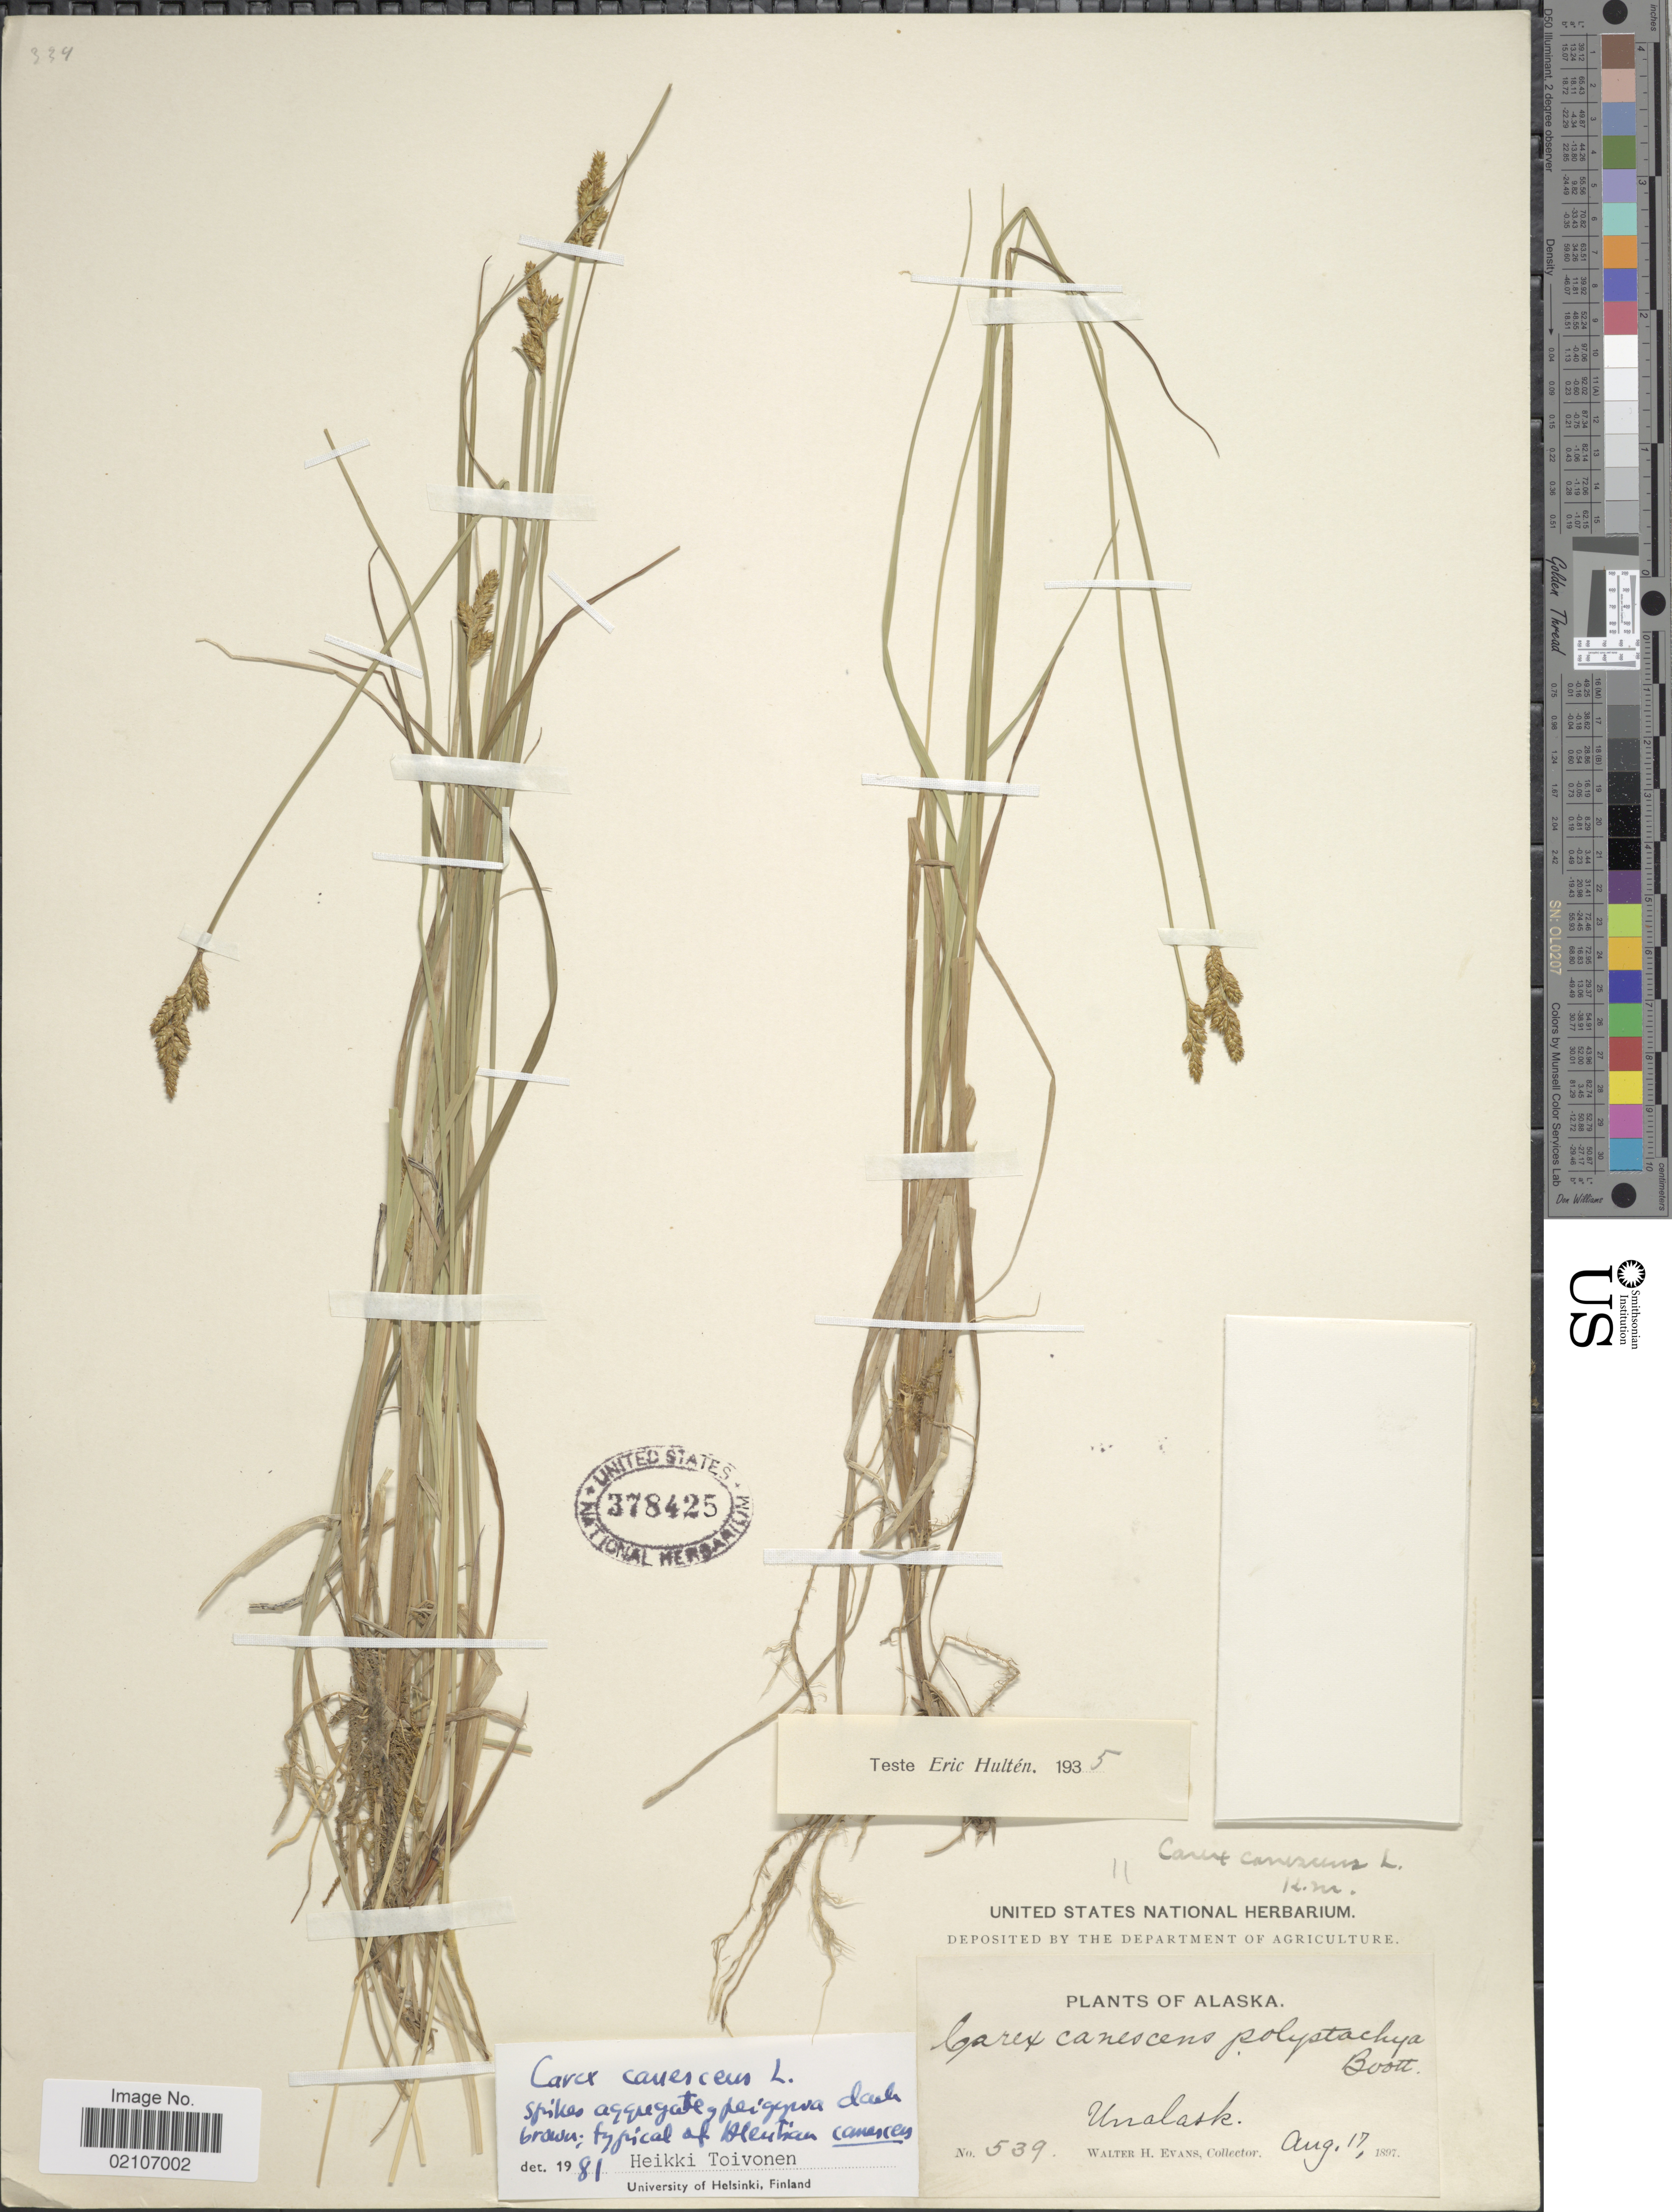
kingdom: Plantae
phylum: Tracheophyta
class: Liliopsida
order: Poales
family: Cyperaceae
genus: Carex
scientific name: Carex canescens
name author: L.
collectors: W. H. Evans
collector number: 539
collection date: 1897-08-17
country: United States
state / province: Alaska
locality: Unalask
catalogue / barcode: US 378425